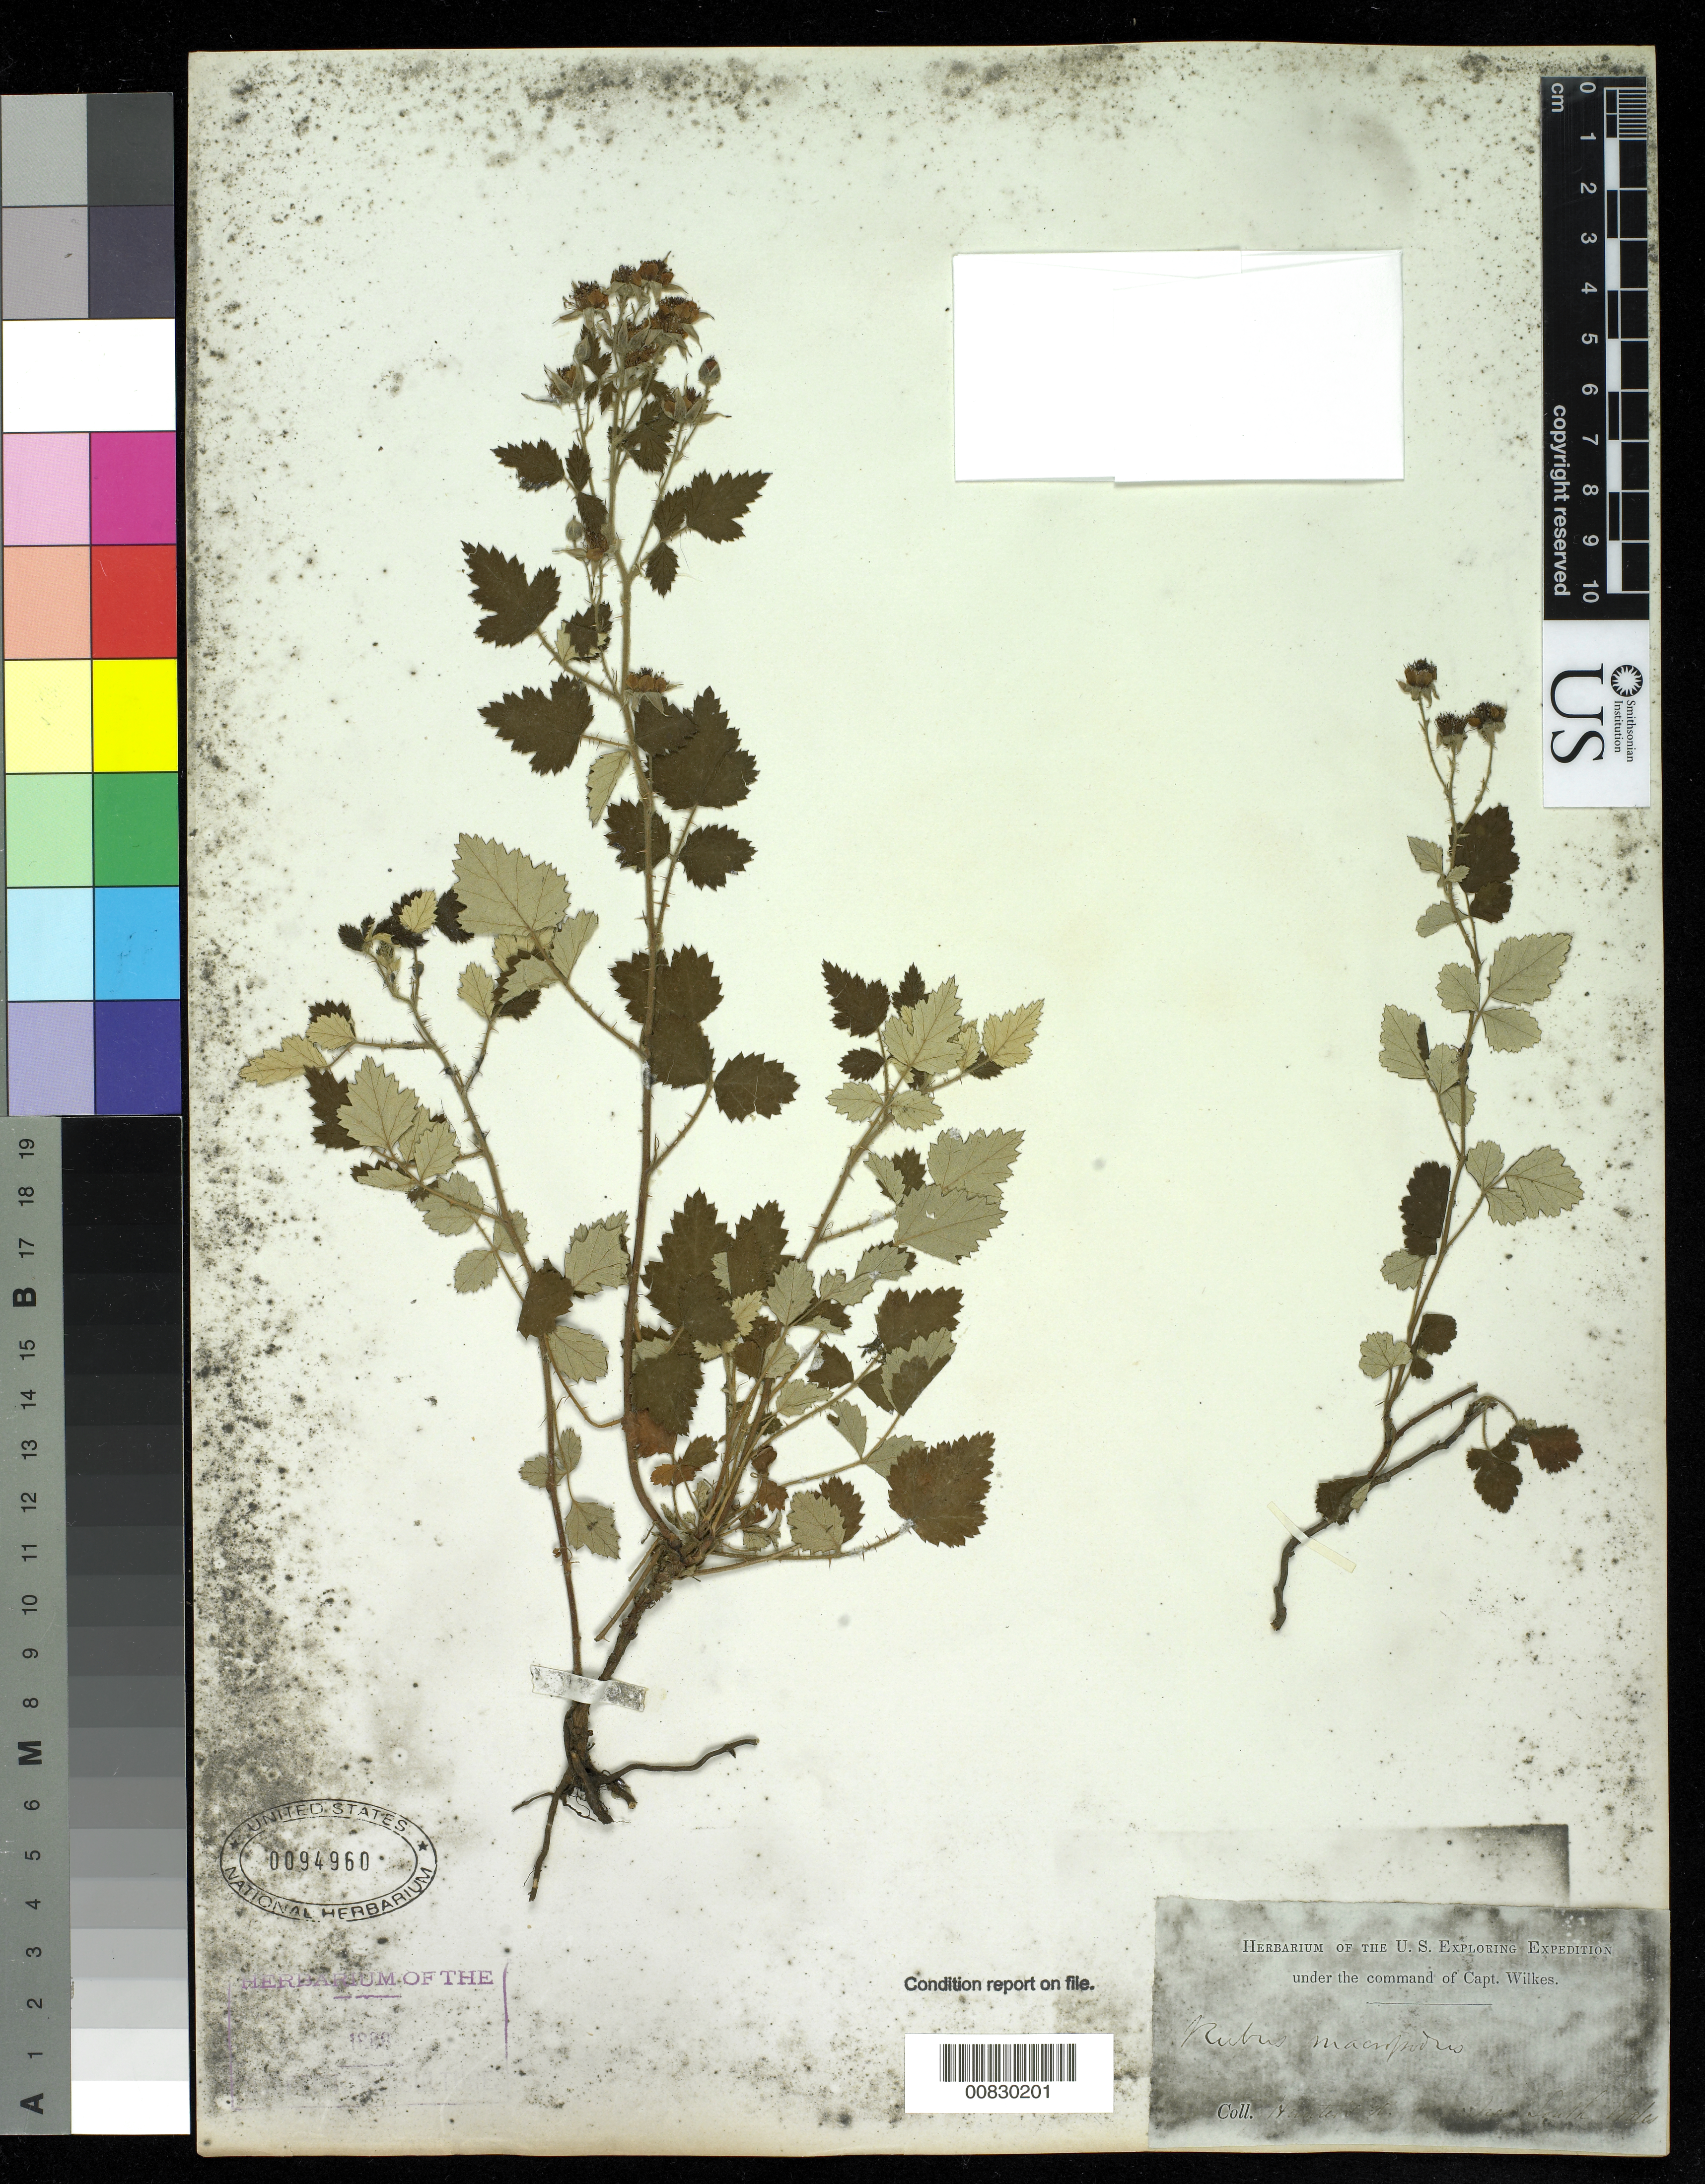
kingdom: Plantae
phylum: Tracheophyta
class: Magnoliopsida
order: Rosales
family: Rosaceae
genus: Rubus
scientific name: Rubus parviflorus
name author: Nutt.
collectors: Wilkes Explor. Exped.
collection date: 1838/1842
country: Australia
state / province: New South Wales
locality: Hunter's River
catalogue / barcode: US 94960